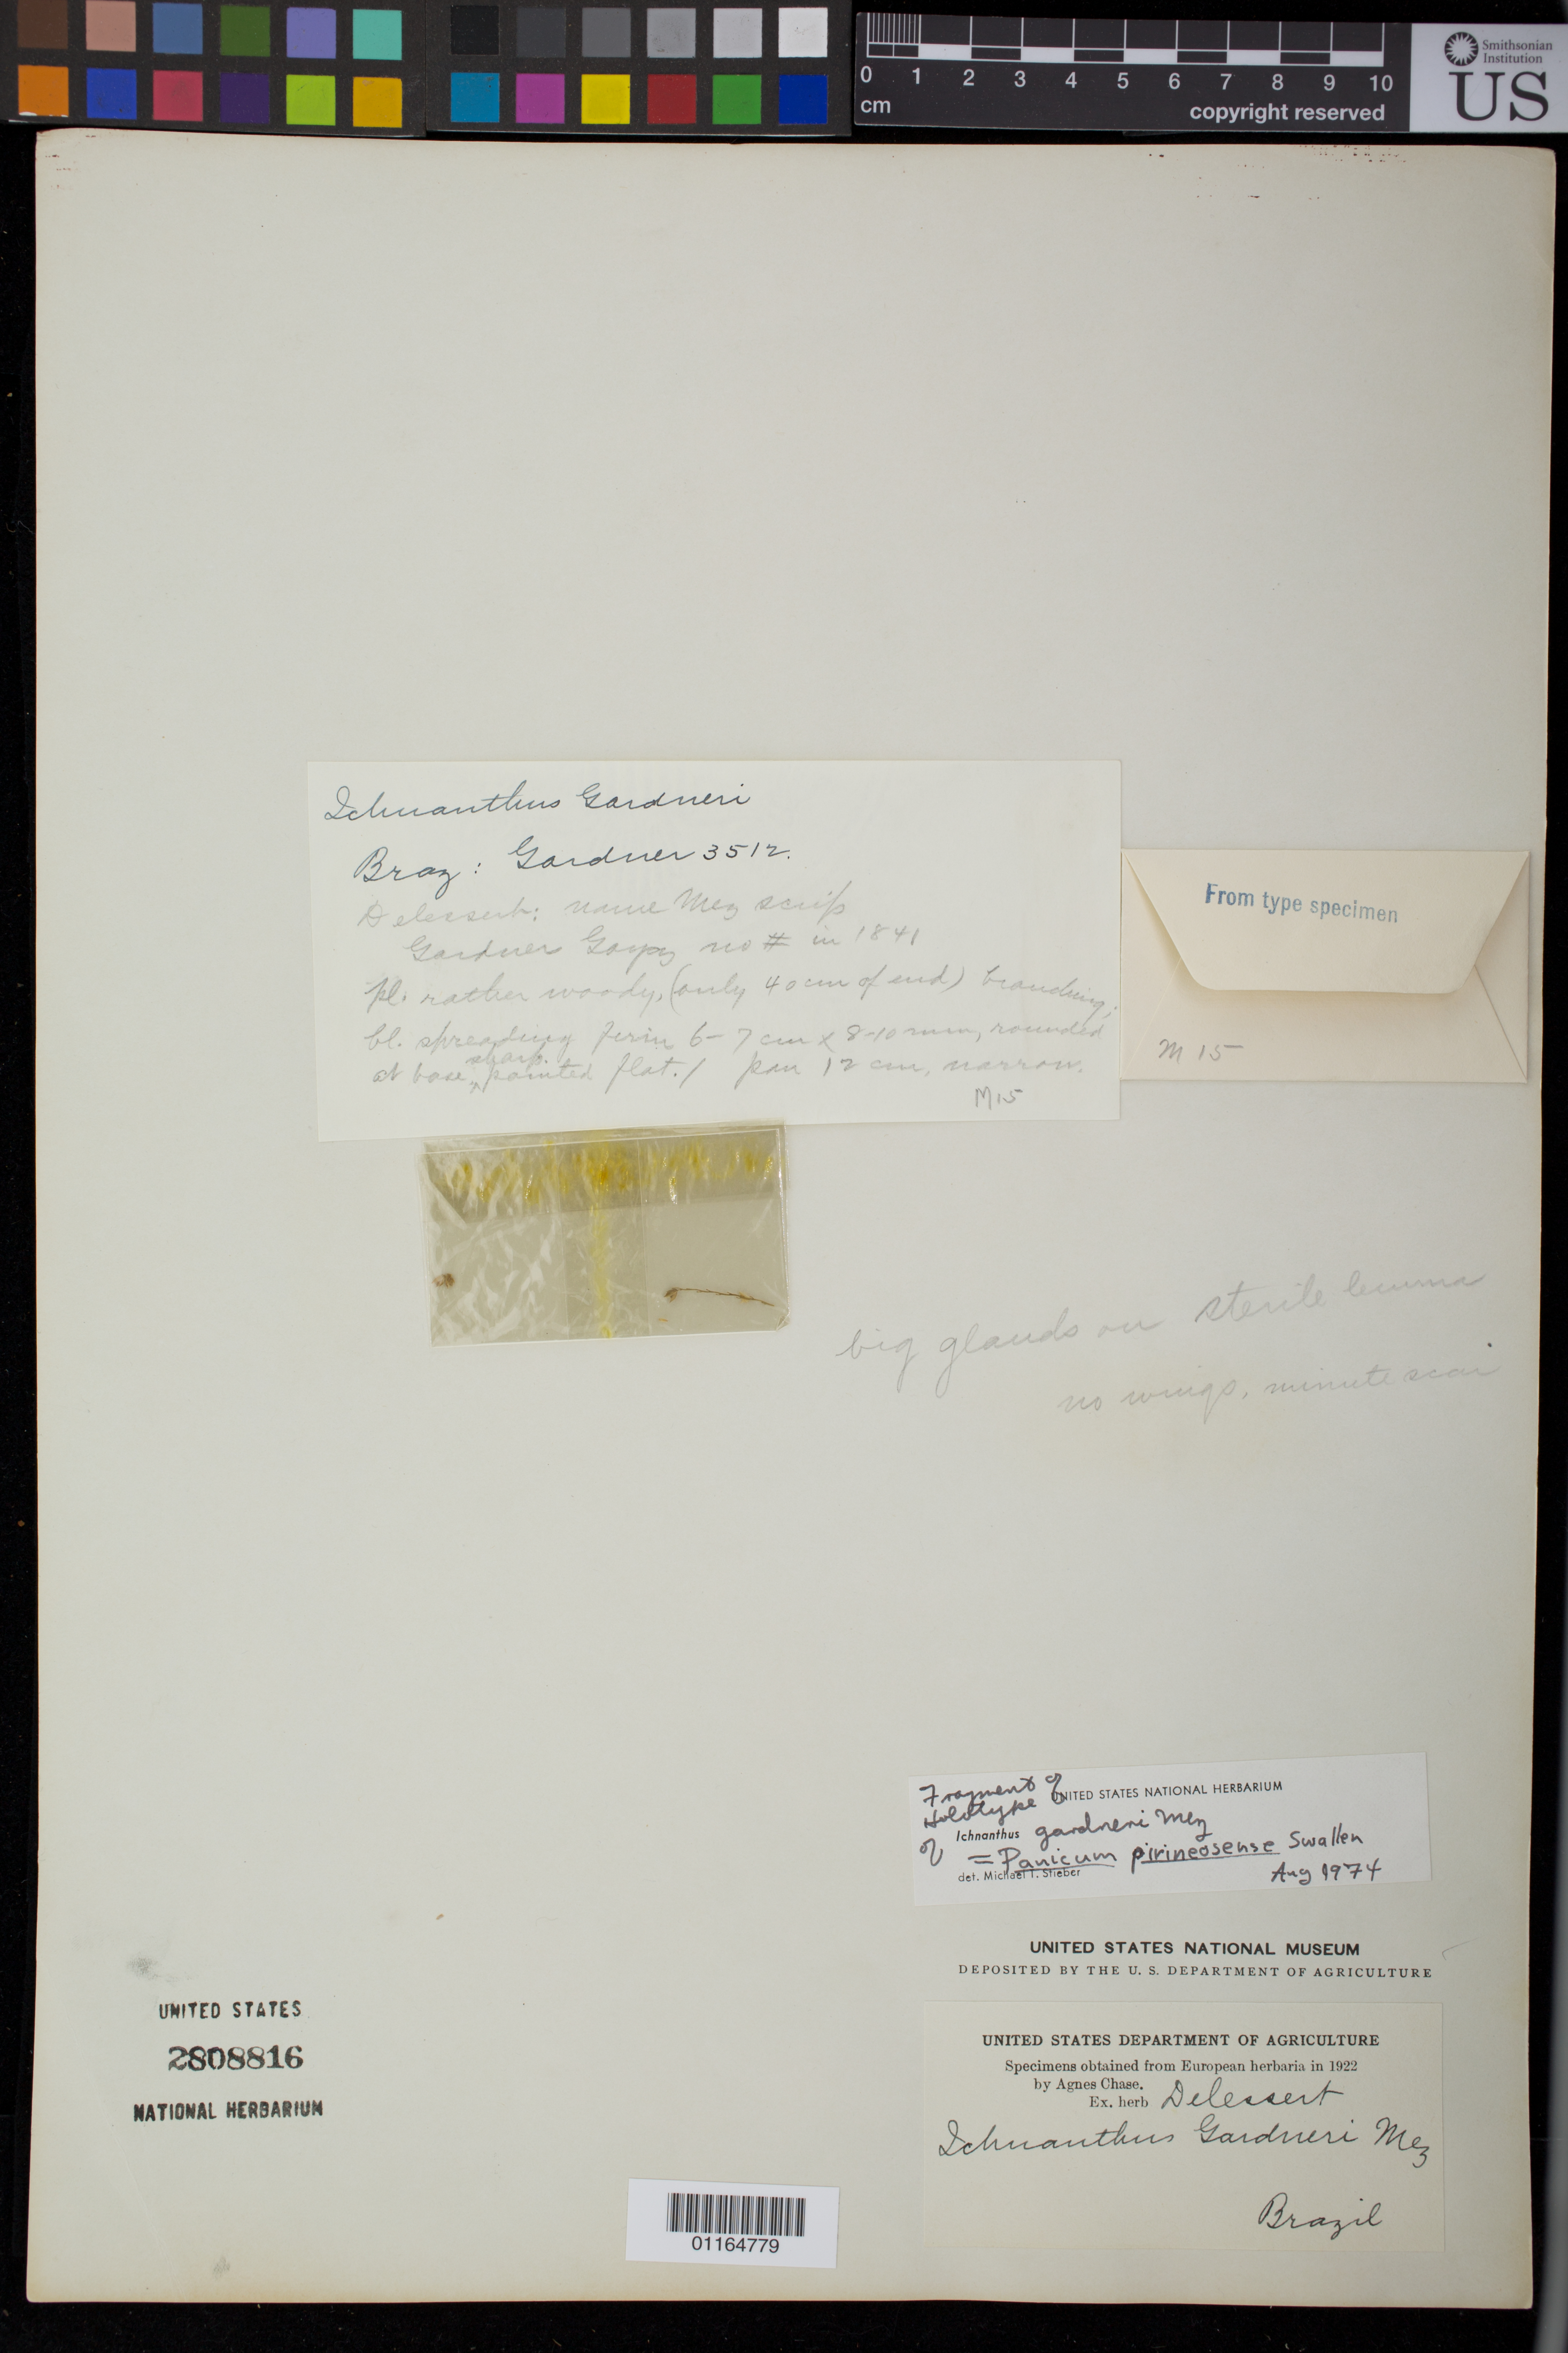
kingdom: Plantae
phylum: Tracheophyta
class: Liliopsida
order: Poales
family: Poaceae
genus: Ichnanthus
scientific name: Ichnanthus gardneri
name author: Mez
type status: Isotype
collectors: G. Gardner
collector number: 3512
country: Brazil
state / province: Goiás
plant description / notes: Fragmentary material of type specimen ex herb. Delessert. Fragment from holotype according to annotation by M.T. Stieber (1974).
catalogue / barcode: US 2808816